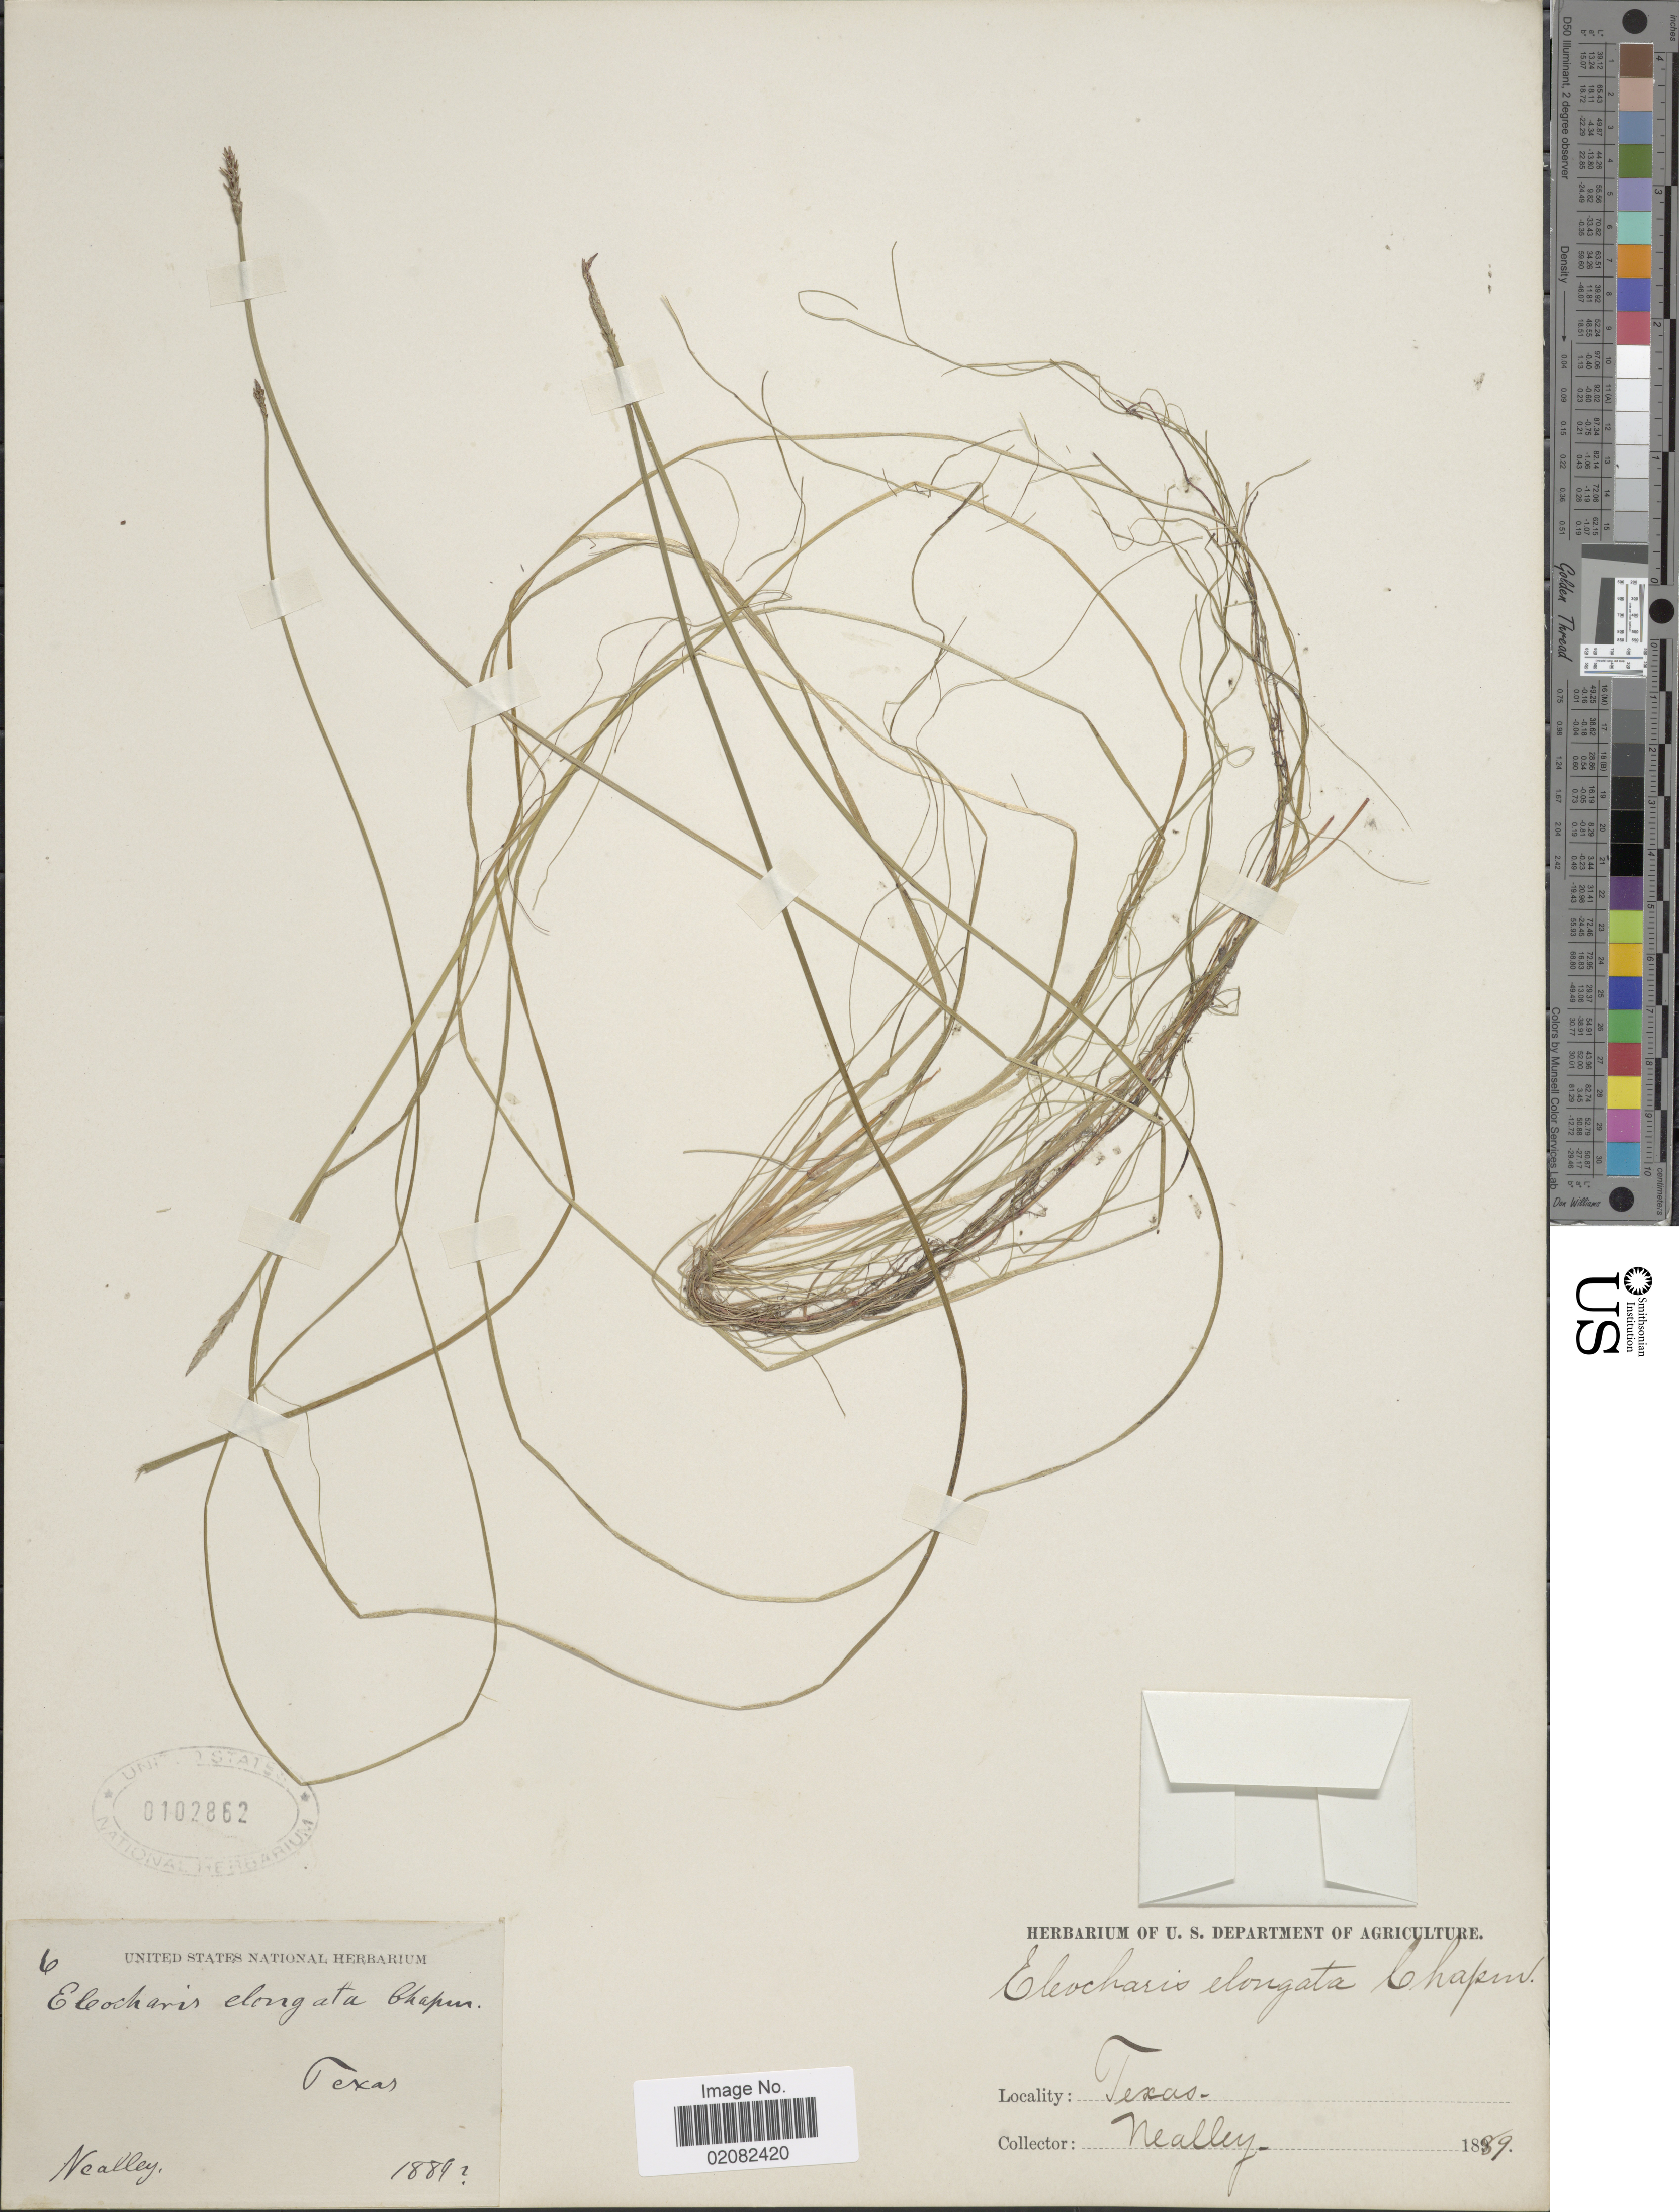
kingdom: Plantae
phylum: Tracheophyta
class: Liliopsida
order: Poales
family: Cyperaceae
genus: Eleocharis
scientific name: Eleocharis elongata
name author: Chapm.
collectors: Nealley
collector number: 6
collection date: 1889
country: United States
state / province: Texas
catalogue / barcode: US 102862